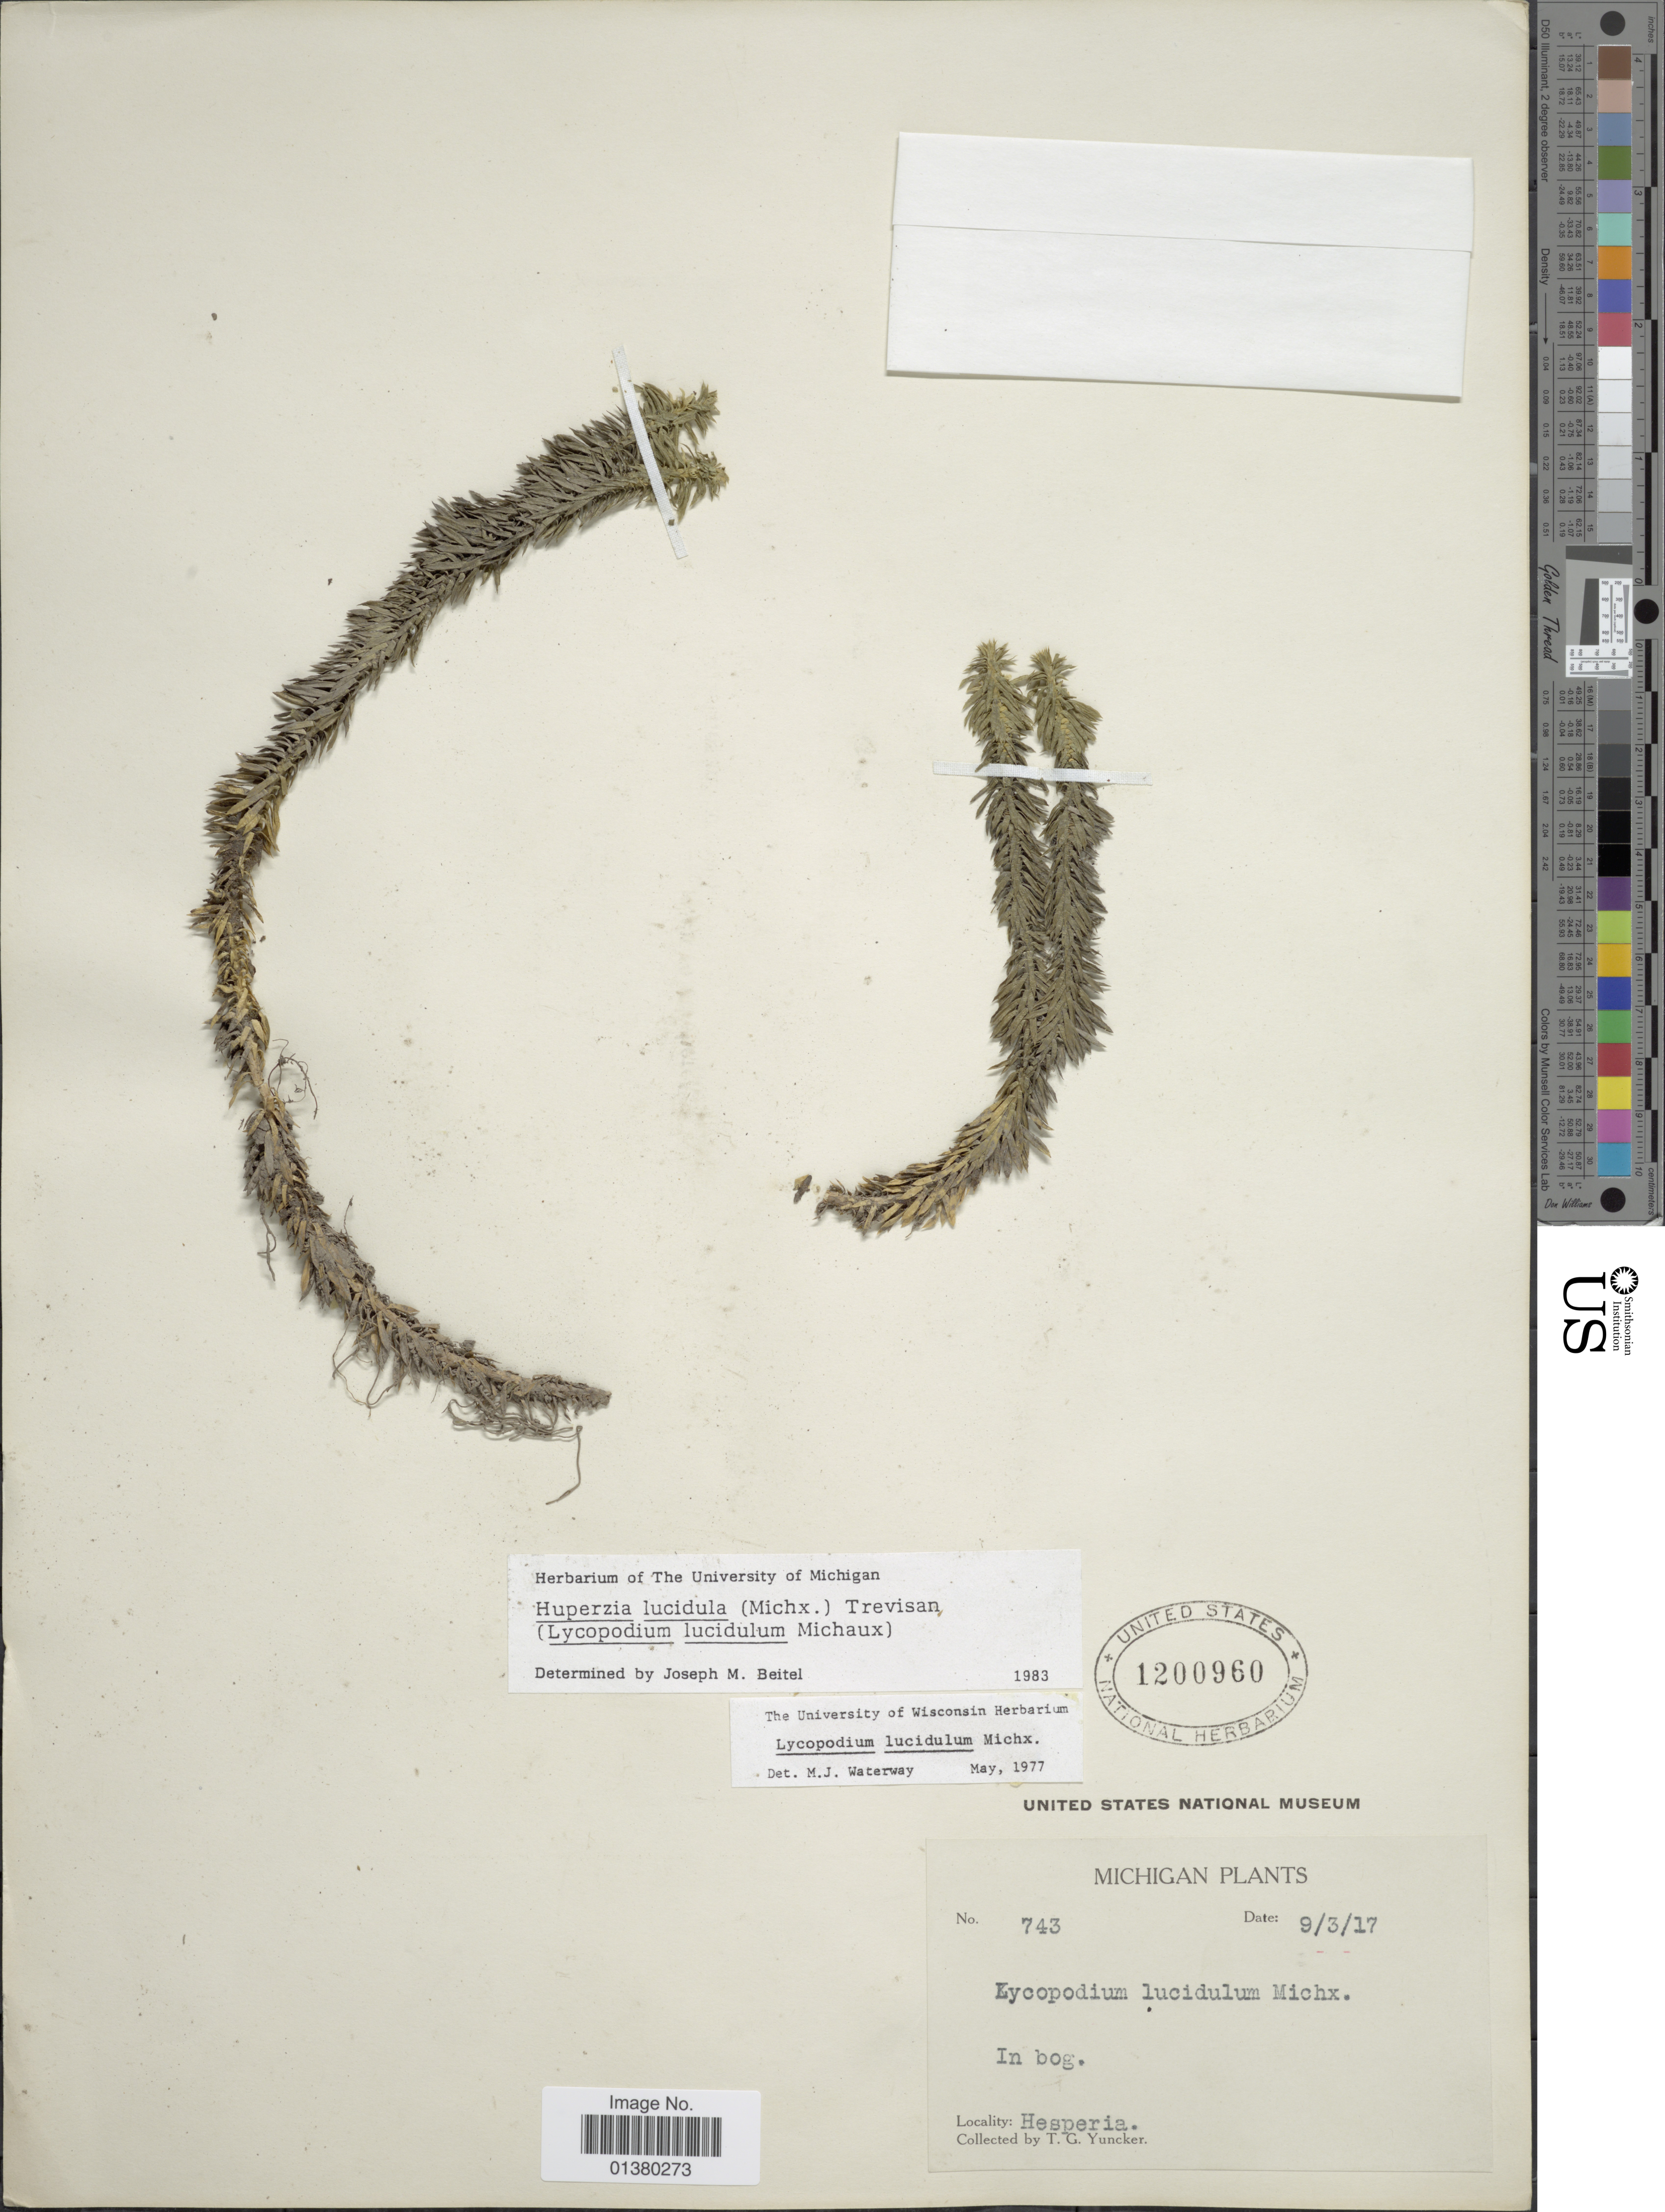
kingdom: Plantae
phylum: Tracheophyta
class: Lycopodiopsida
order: Lycopodiales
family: Lycopodiaceae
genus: Huperzia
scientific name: Huperzia lucidula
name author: (Michx.) Trevis.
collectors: T. G. Yuncker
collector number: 743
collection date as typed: Transcribed d/m/y: 9/3/17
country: United States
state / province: Michigan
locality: Hesperia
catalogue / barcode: US 1200960